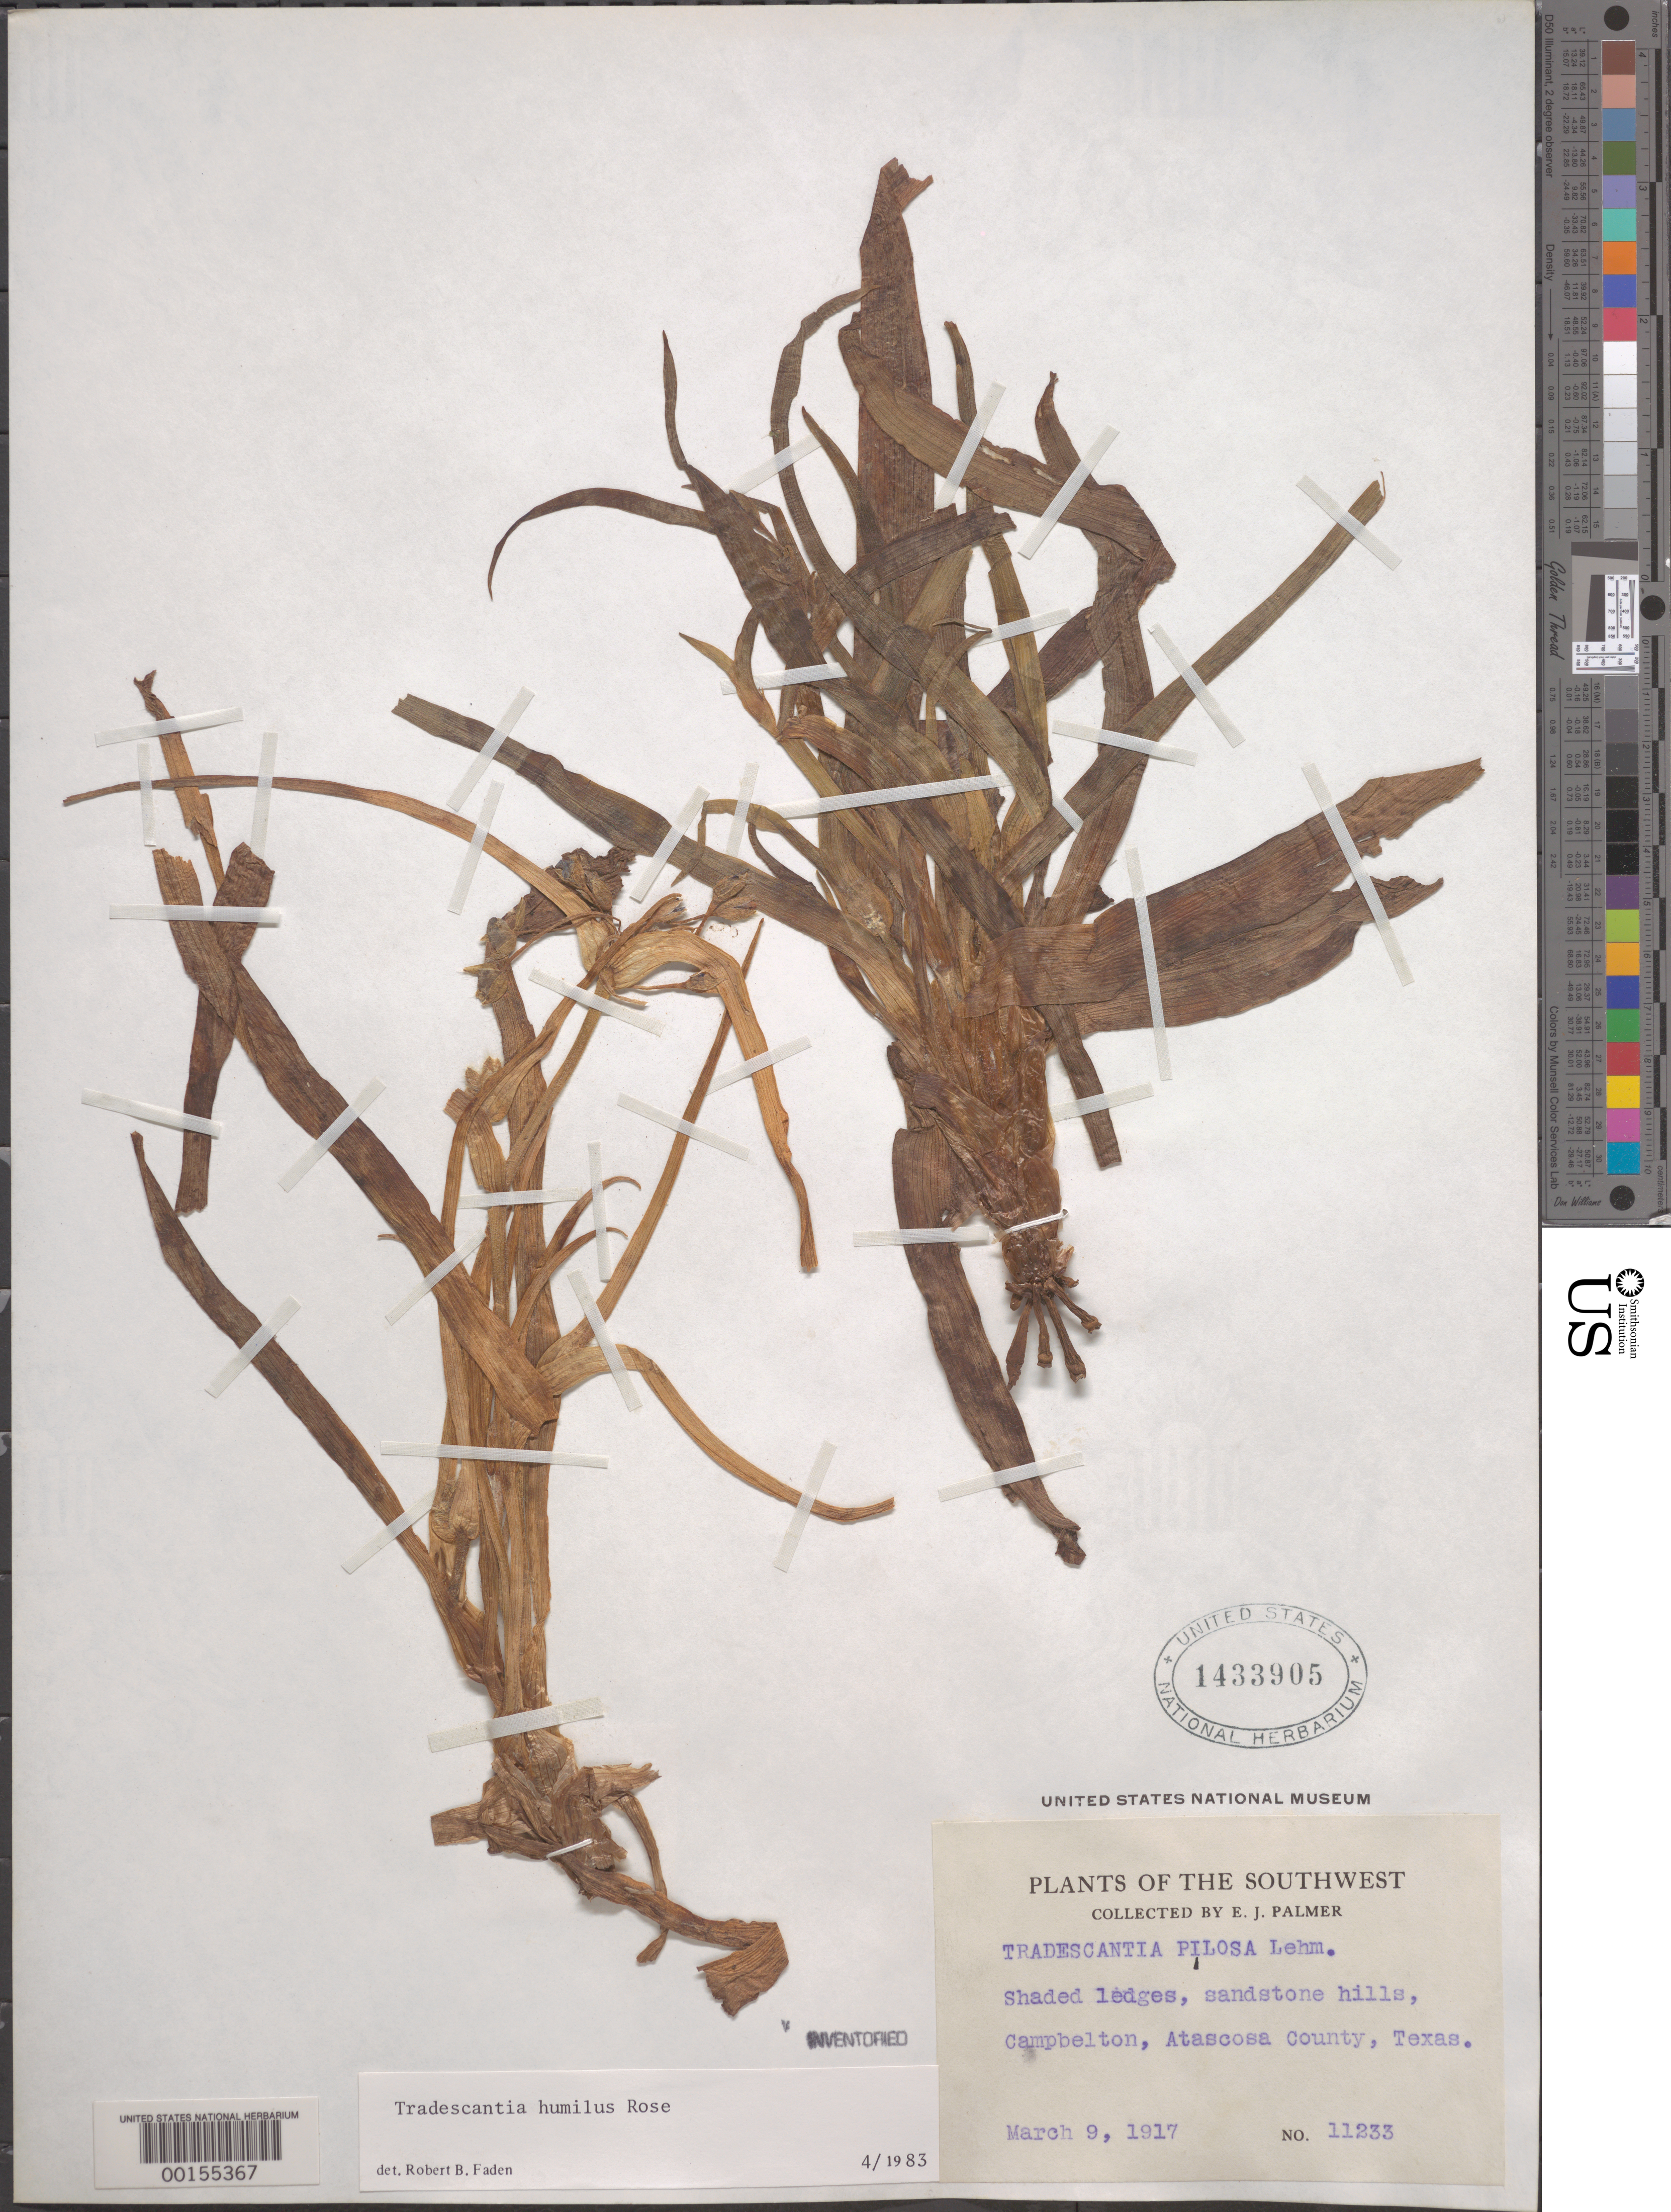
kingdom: Plantae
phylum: Tracheophyta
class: Liliopsida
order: Commelinales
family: Commelinaceae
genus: Tradescantia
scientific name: Tradescantia humilis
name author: Rose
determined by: Faden, Robert B., (US), Smithsonian Institution - National Museum of Natural History (UNITED STATES)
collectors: E. J. Palmer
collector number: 11233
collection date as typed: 09 Mar 1917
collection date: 1917-03-09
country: United States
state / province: Texas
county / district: Atascosa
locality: Campbelton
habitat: Shaded ledges, sandstone hills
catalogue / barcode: US 1433905